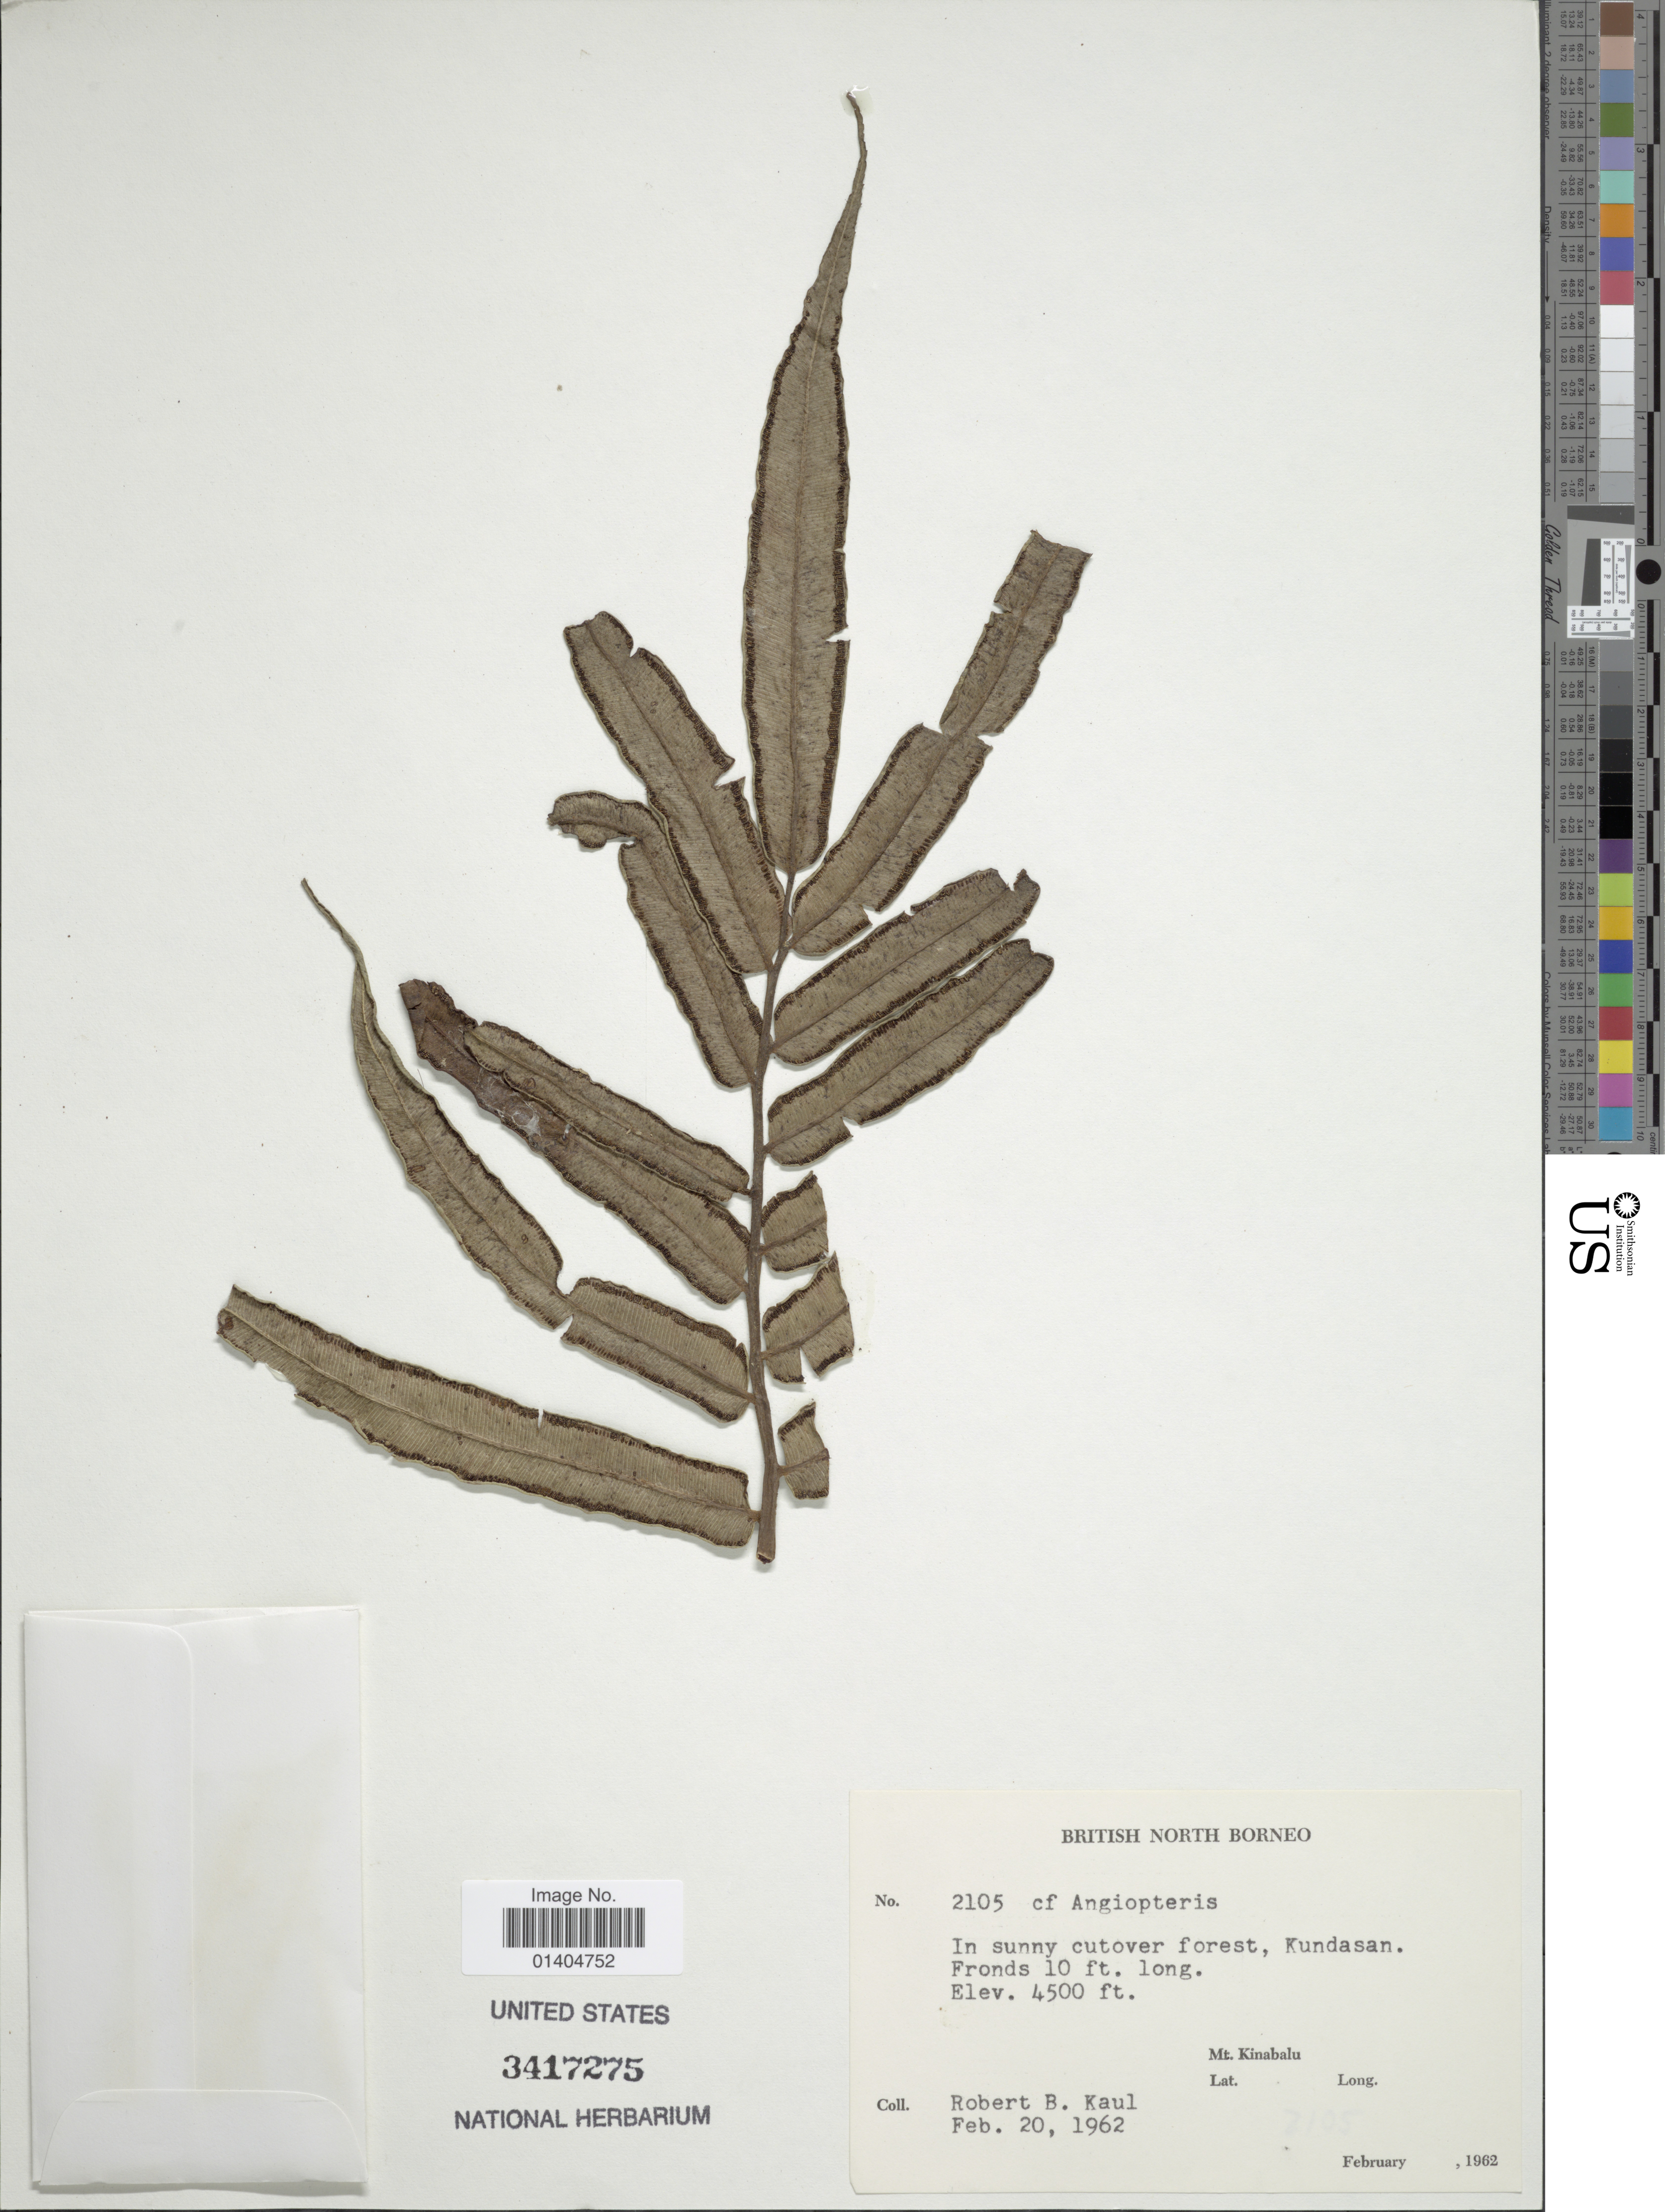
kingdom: Plantae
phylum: Tracheophyta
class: Polypodiopsida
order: Marattiales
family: Marattiaceae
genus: Angiopteris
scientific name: Angiopteris sp.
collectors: R. Kaul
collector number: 2105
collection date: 1962-02-20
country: Malaysia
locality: British North Borneo In sunny cutover forest, Kundasan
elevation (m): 1372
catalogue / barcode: US 3417275